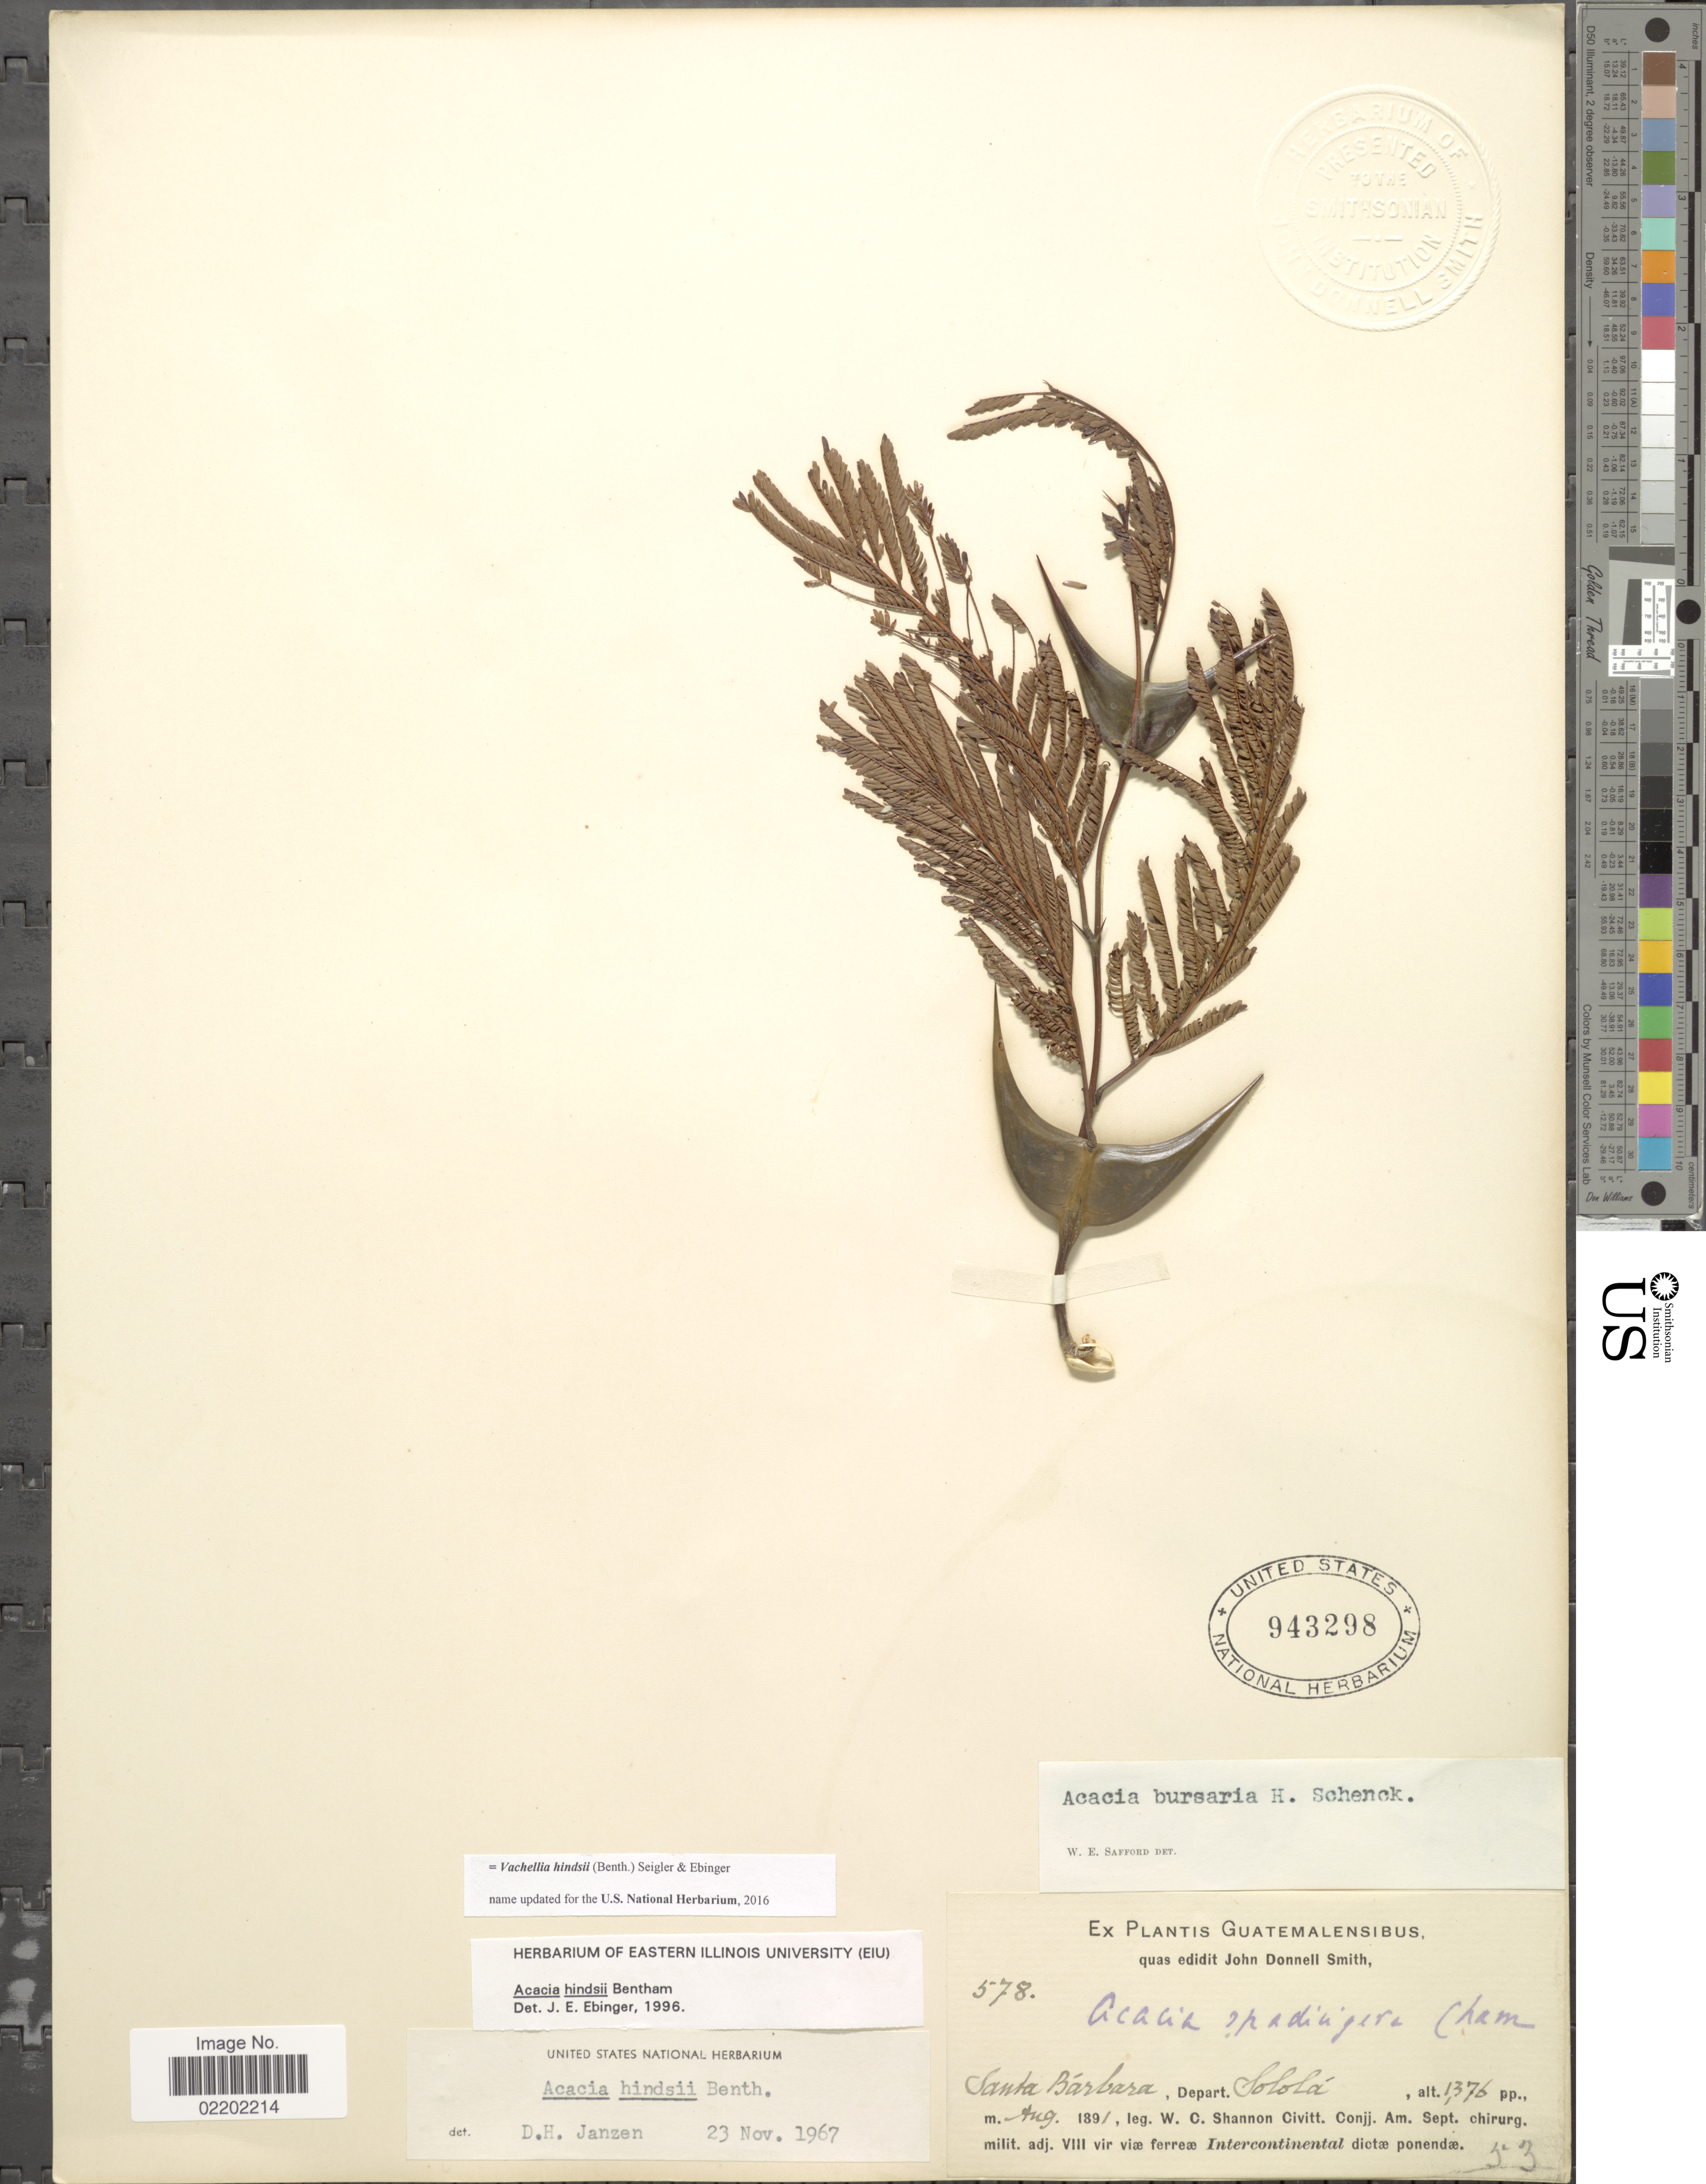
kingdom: Plantae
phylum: Tracheophyta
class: Magnoliopsida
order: Fabales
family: Fabaceae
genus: Vachellia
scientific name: Vachellia hindsii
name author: (Benth.) Seigler & Ebinger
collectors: W. C. Shannon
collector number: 578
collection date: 1891-08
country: Guatemala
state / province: Sololá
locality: Santa Bárbara, Depart. Sololá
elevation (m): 419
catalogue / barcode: US 943298